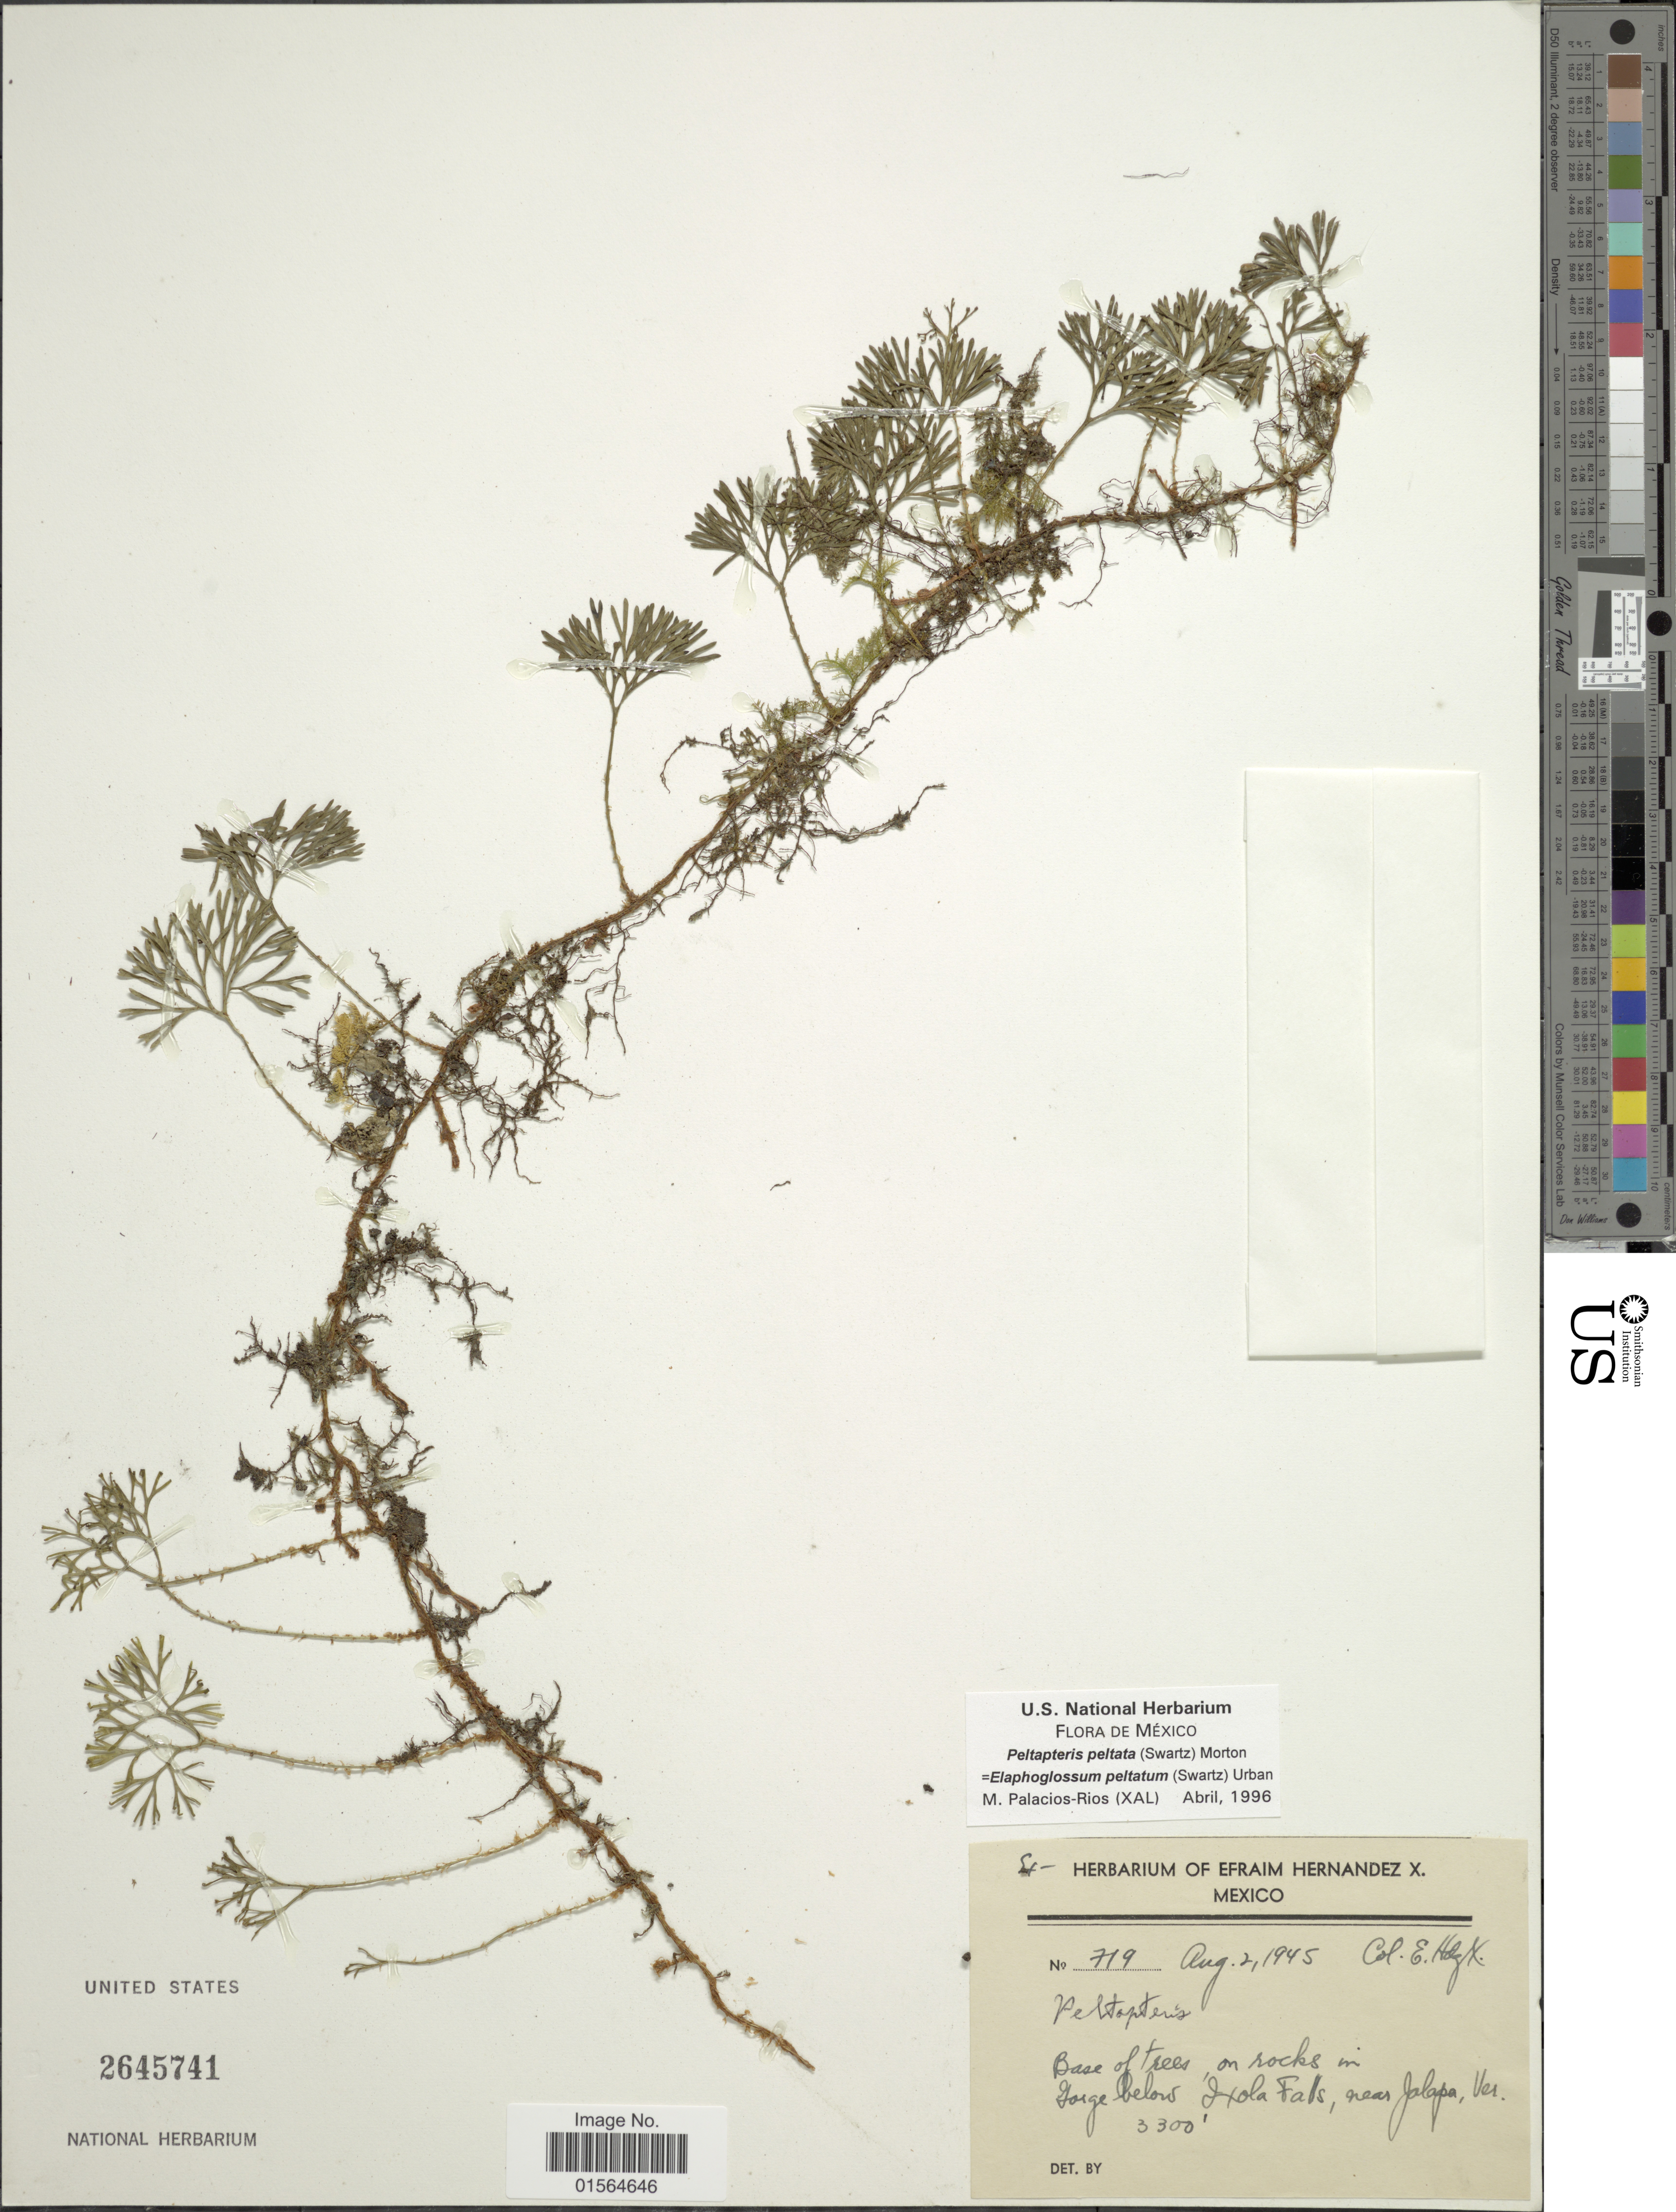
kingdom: Plantae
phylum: Tracheophyta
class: Polypodiopsida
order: Polypodiales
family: Dryopteridaceae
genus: Elaphoglossum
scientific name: Elaphoglossum peltatum f. peltatum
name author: (Sw.) Urb.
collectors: E. Hernandez X.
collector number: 719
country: Mexico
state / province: Veracruz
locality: Base of trees, on rocks in Gorge below Ixola Falls, near Jalapa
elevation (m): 1006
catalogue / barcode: US 2645741